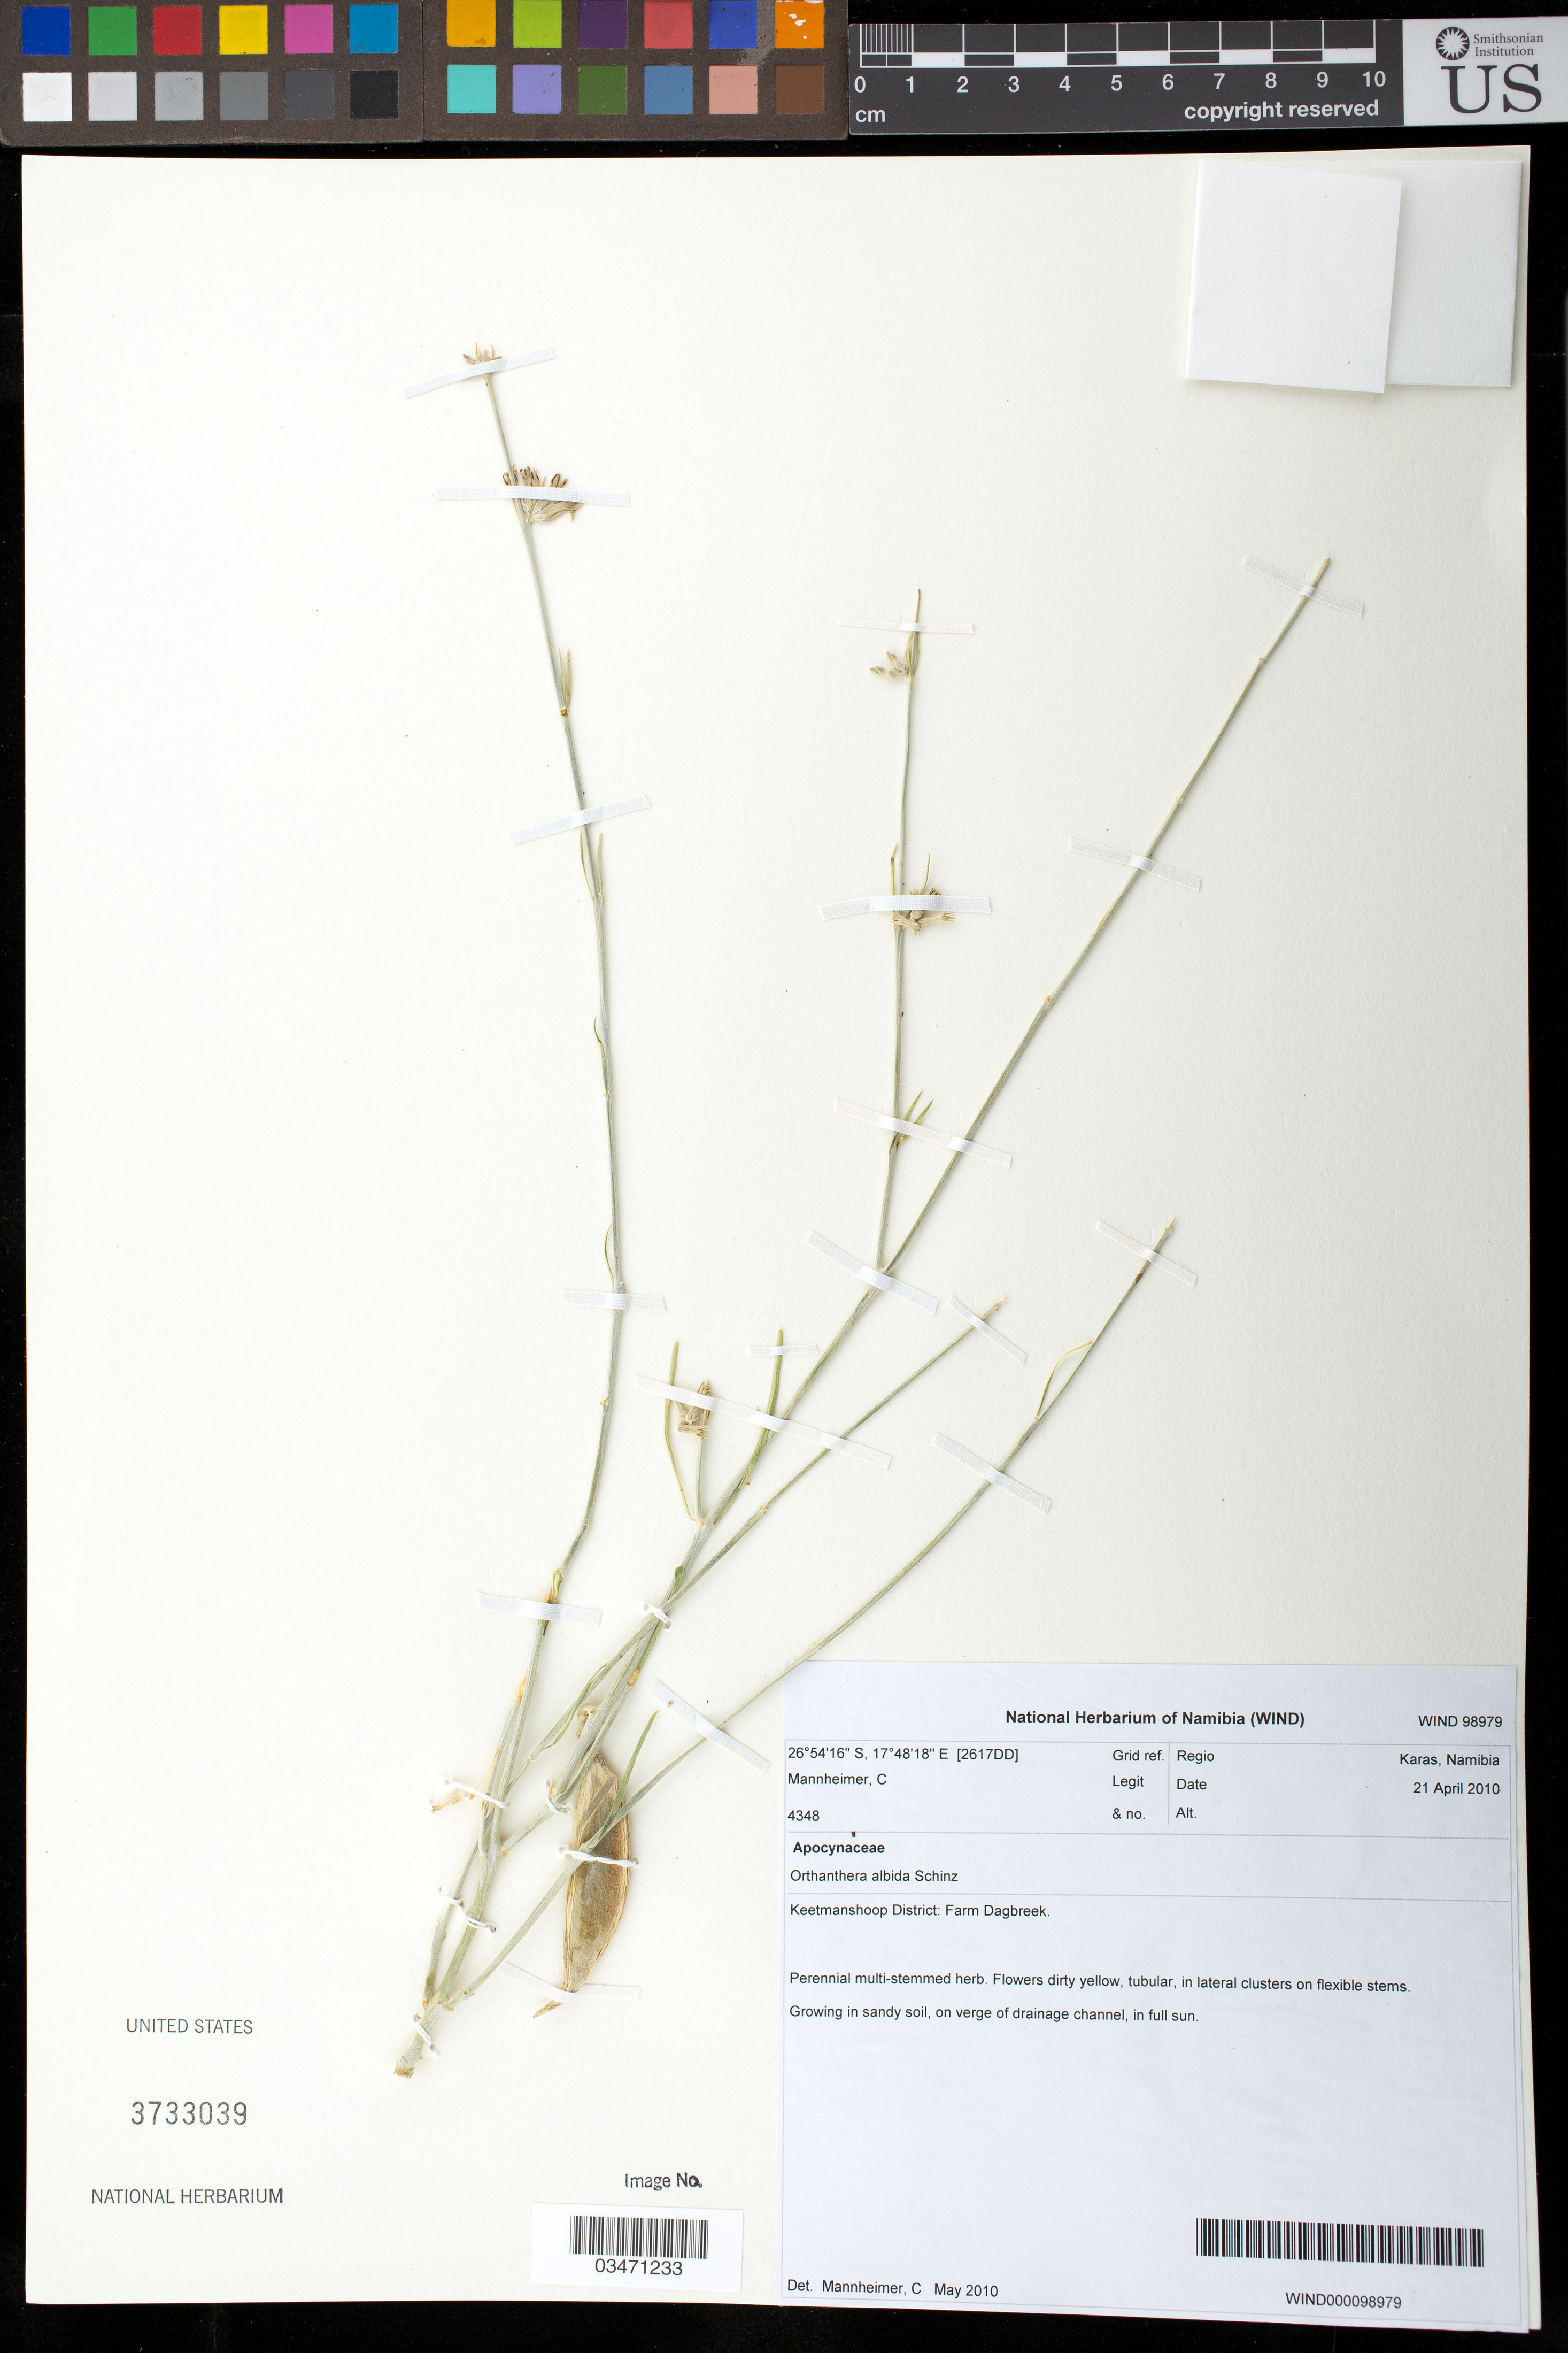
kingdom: Plantae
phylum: Tracheophyta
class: Magnoliopsida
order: Gentianales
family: Apocynaceae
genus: Orthanthera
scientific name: Orthanthera albida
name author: Schinz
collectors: C. A. Mannheimer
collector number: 4348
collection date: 2010-04-21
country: Namibia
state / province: Karas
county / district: Keetmanshoop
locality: Farm Dagbreek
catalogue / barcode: US 3733039